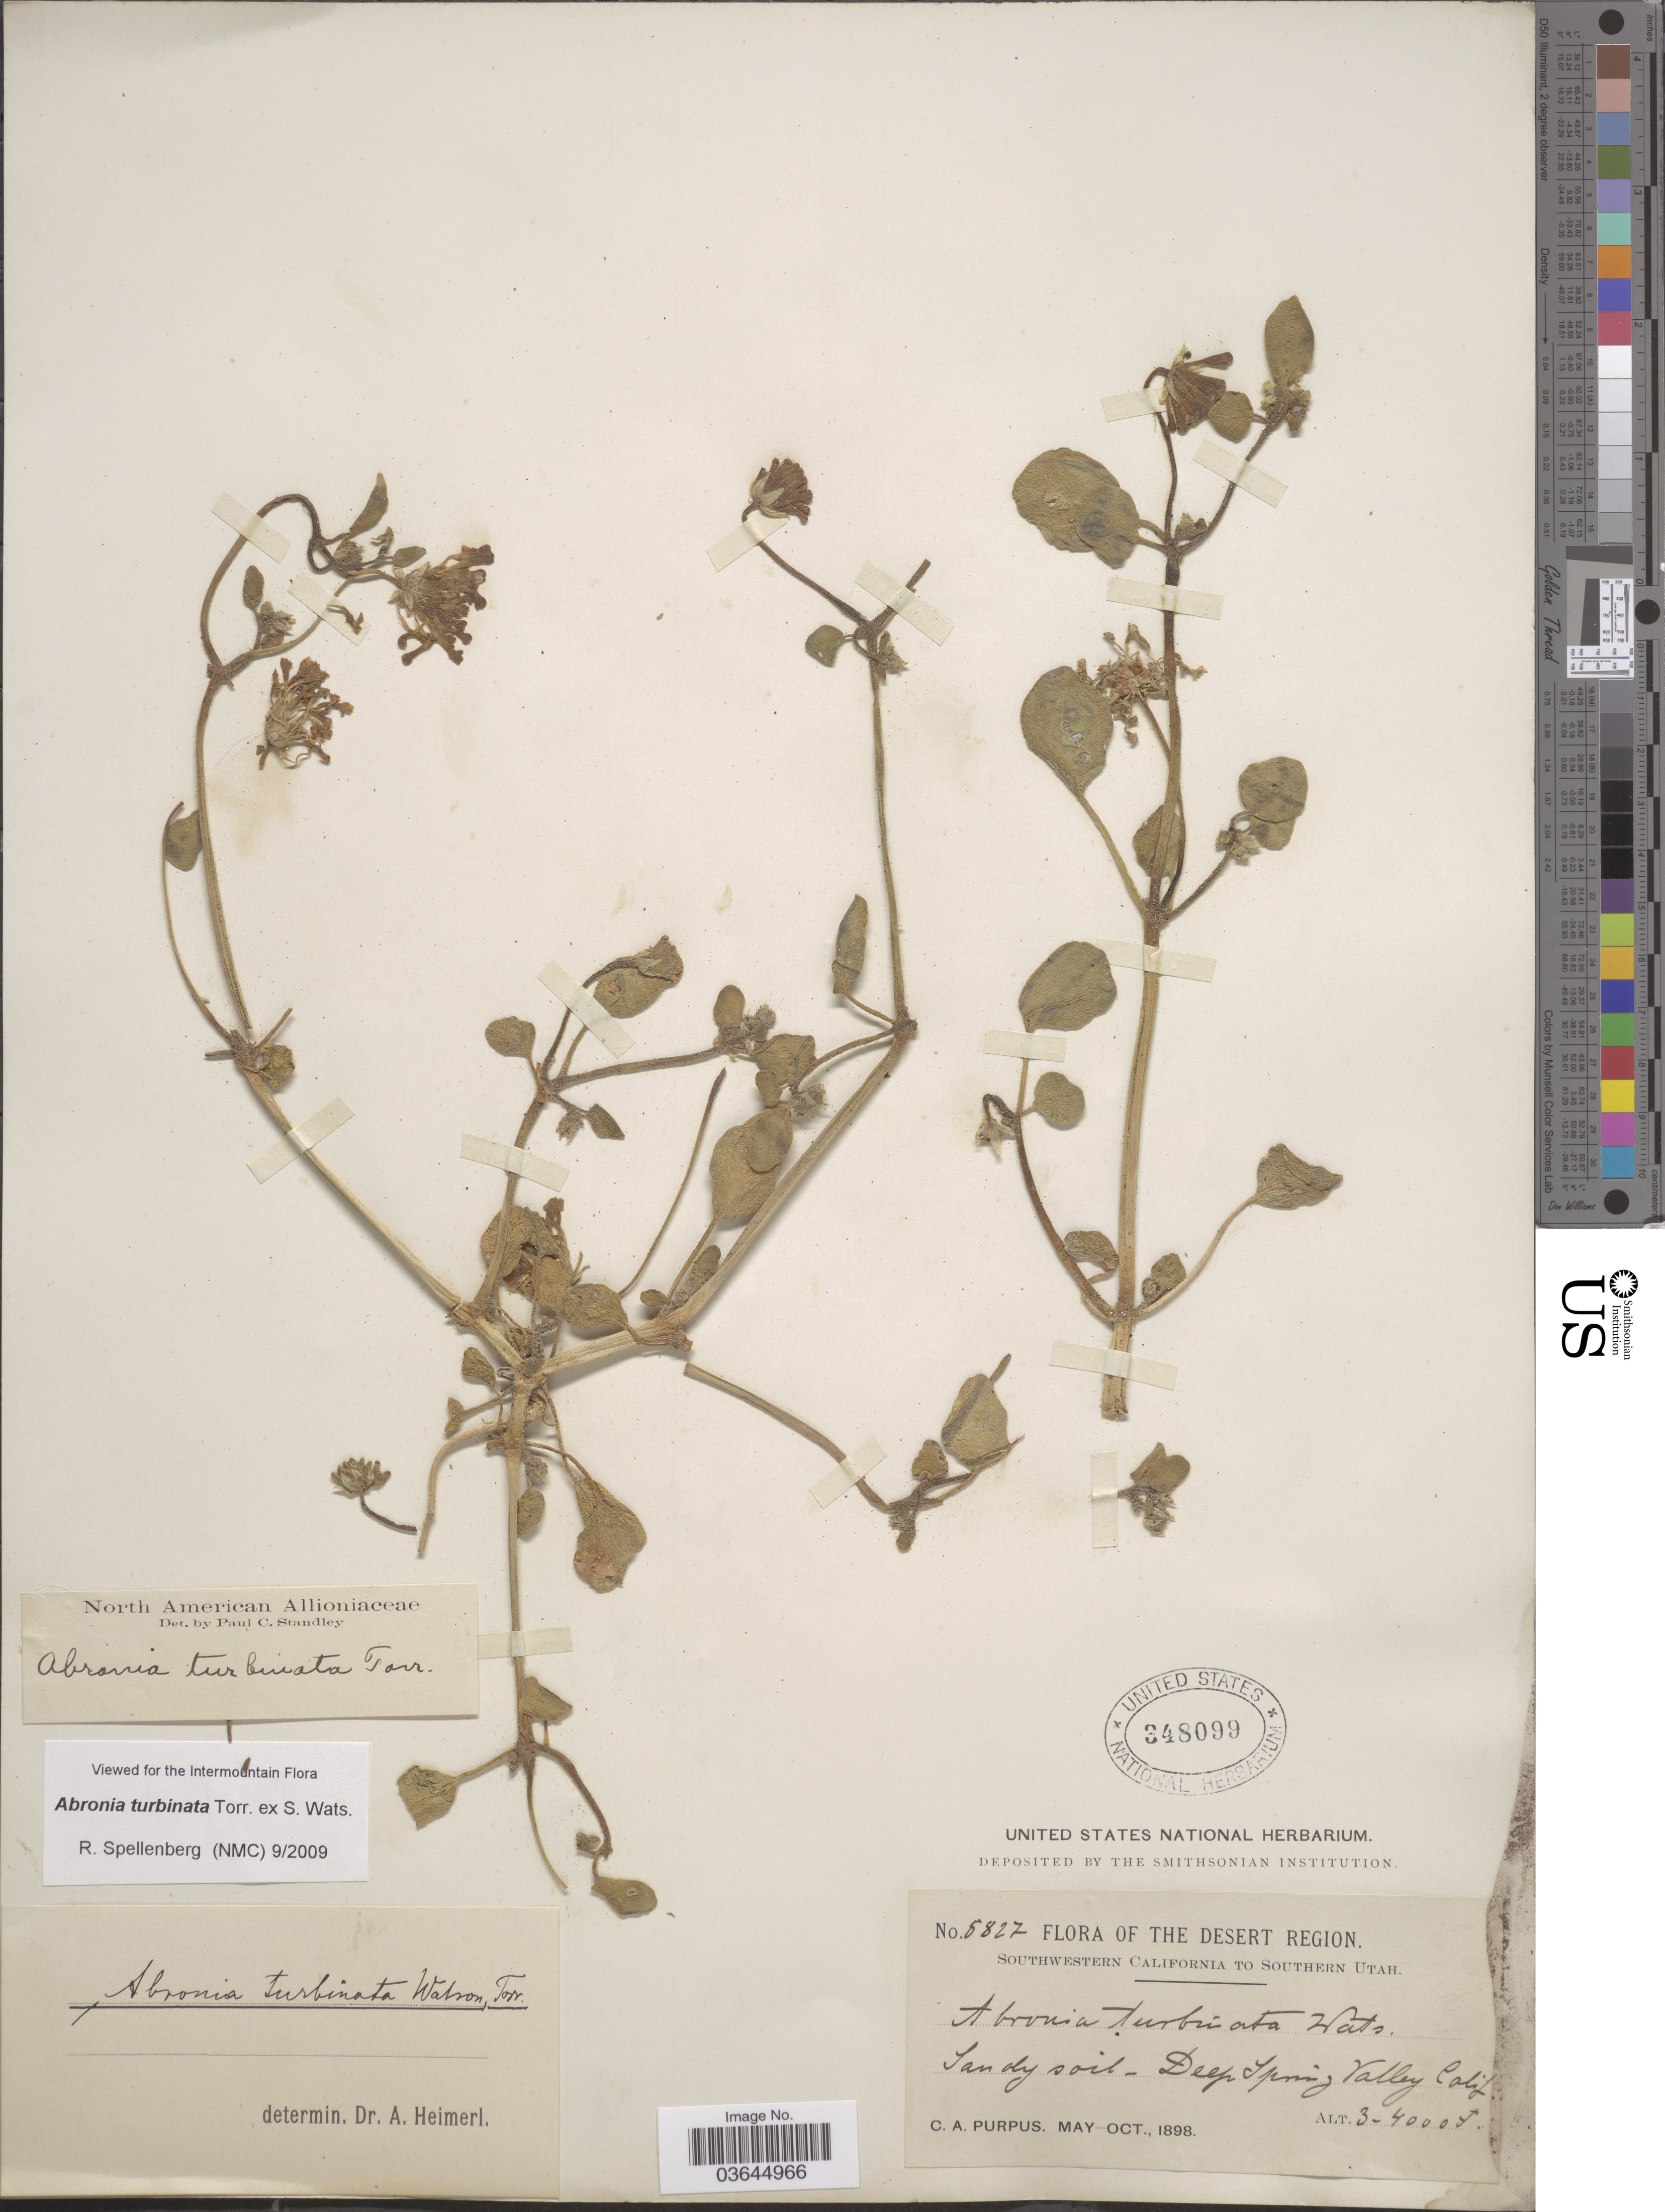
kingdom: Plantae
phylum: Tracheophyta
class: Magnoliopsida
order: Caryophyllales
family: Nyctaginaceae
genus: Abronia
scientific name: Abronia turbinata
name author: Torr. ex S. Watson in C. King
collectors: C. A. Purpus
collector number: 5827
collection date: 1898-05/1898-10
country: United States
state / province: California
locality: The Desert Region. Southwestern California. Deep Spring Valley.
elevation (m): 914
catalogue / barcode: US 348099